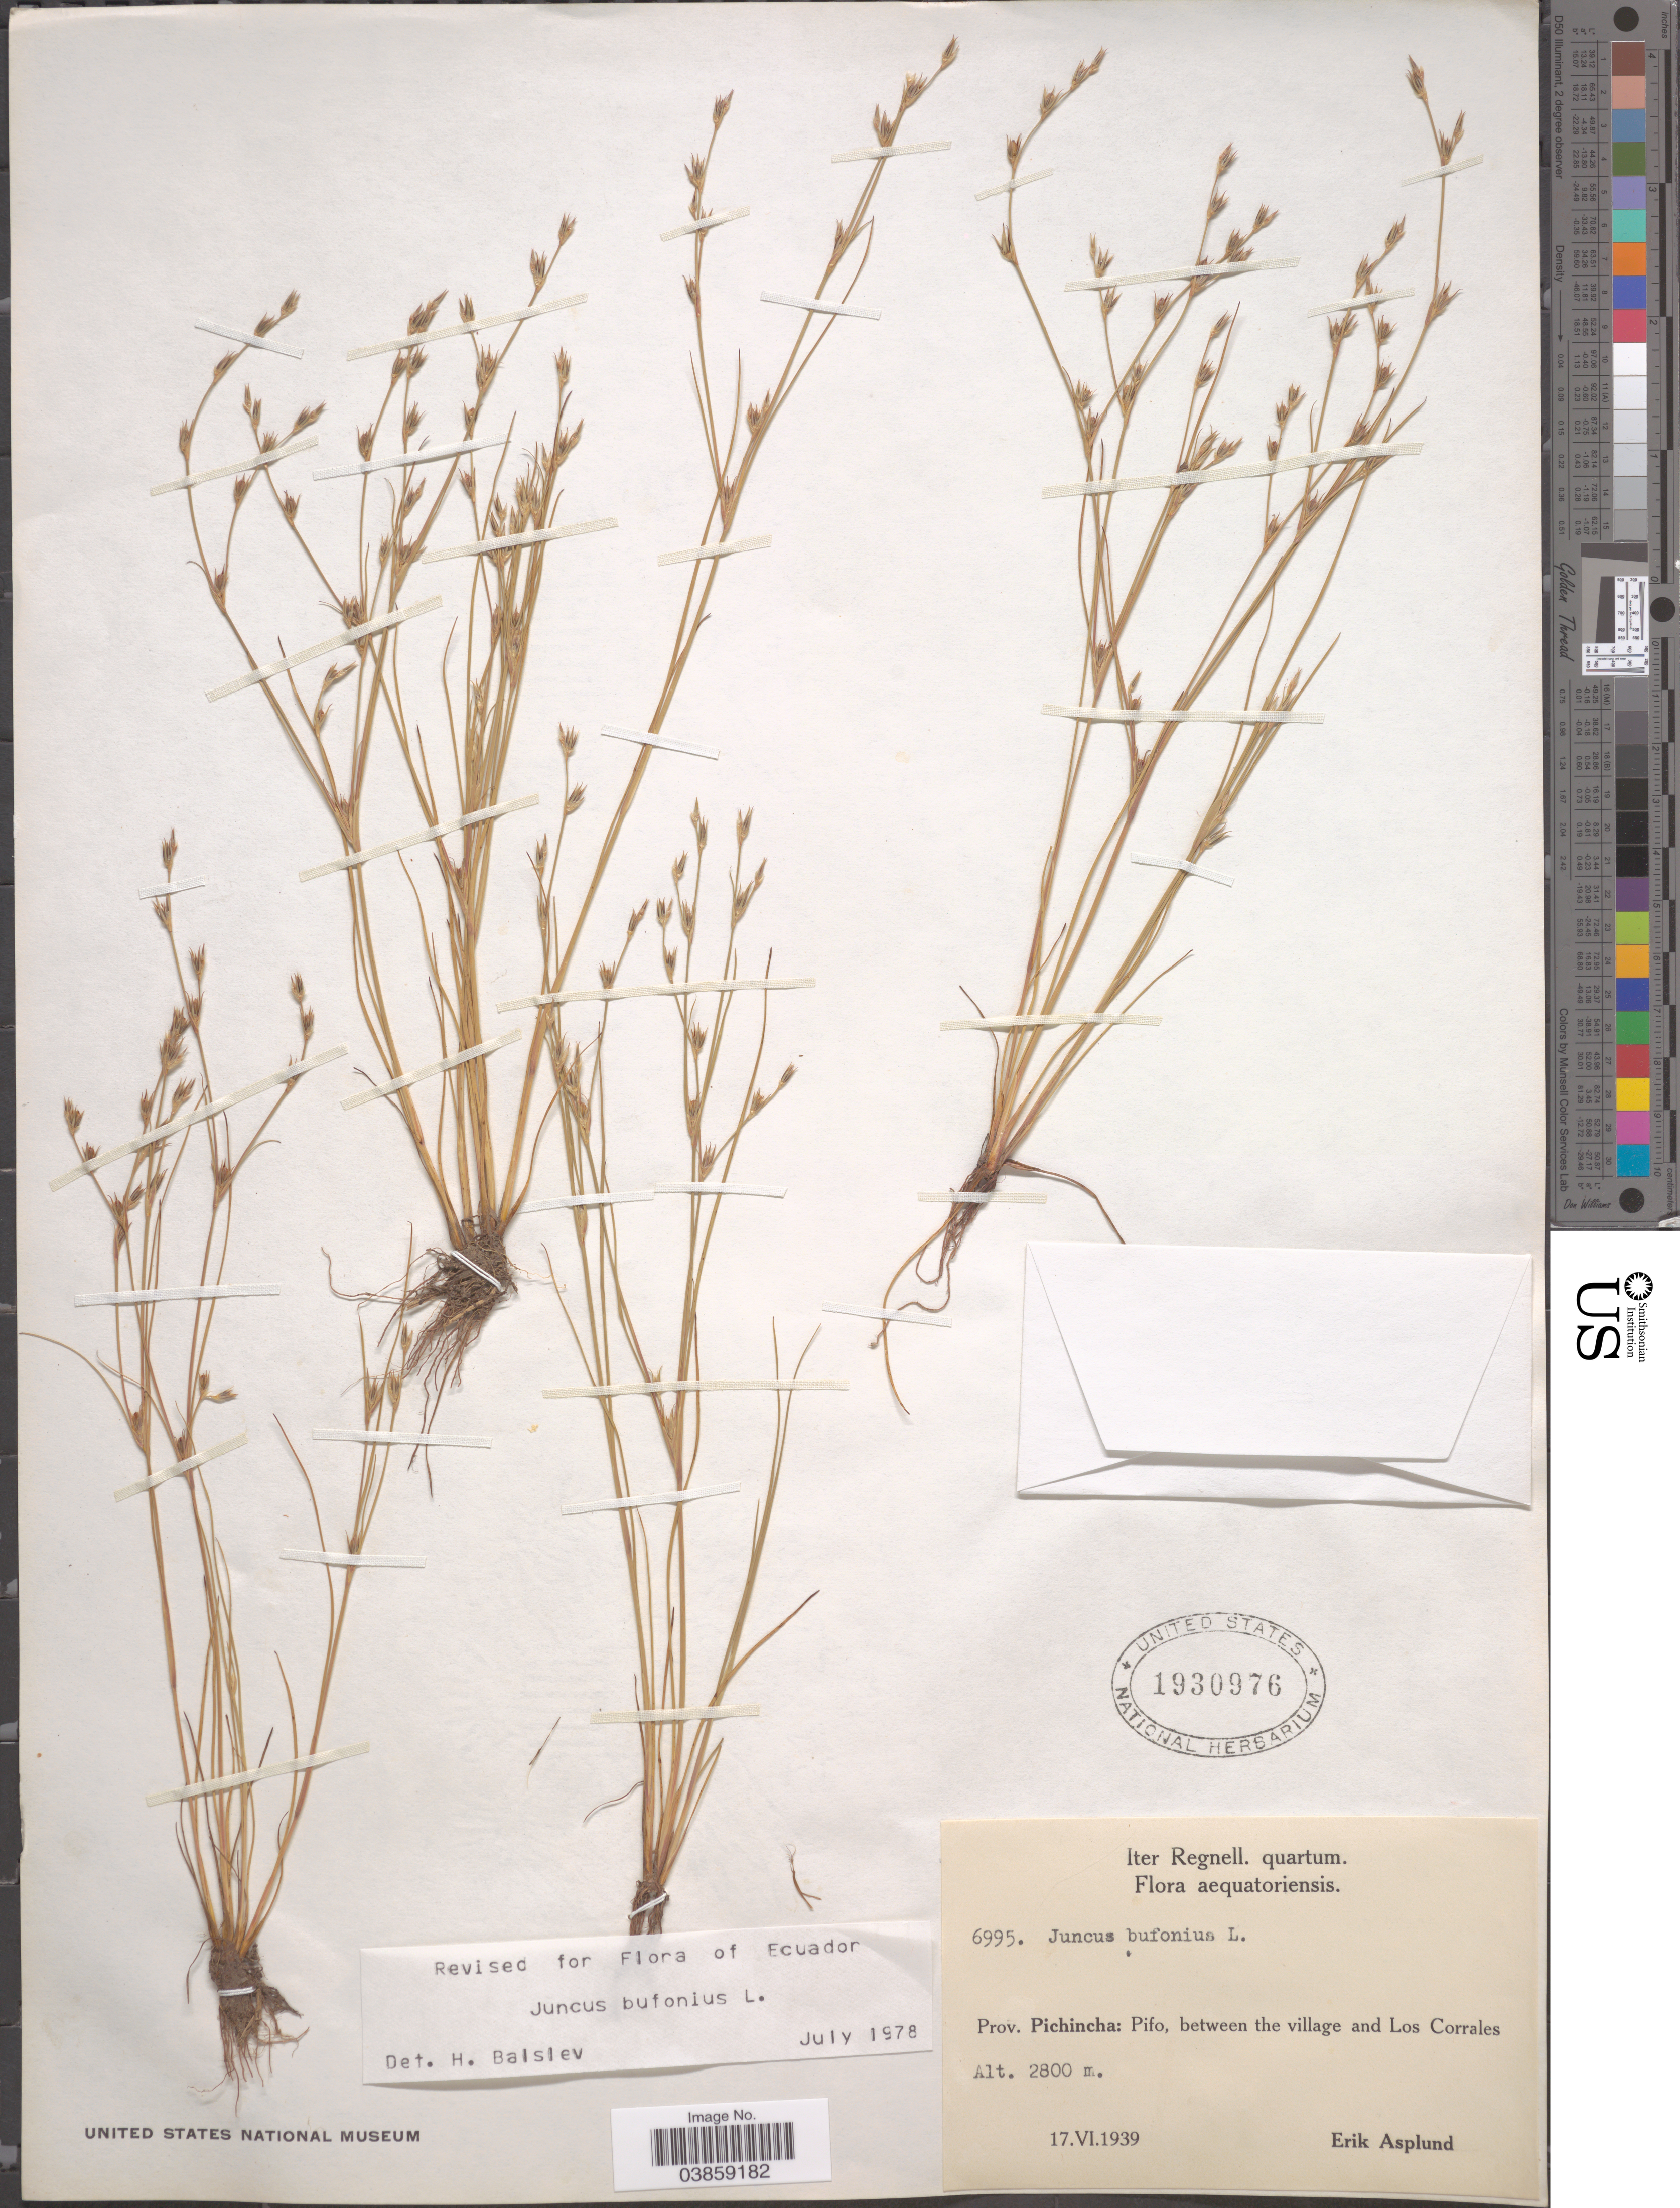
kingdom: Plantae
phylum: Tracheophyta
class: Liliopsida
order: Poales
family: Juncaceae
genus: Juncus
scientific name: Juncus bufonius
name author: L.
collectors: E. Asplund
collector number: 6995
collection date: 1939-06-17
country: Ecuador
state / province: Pichincha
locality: Pifo, between the village and Los Corrales.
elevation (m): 2800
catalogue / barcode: US 1930976